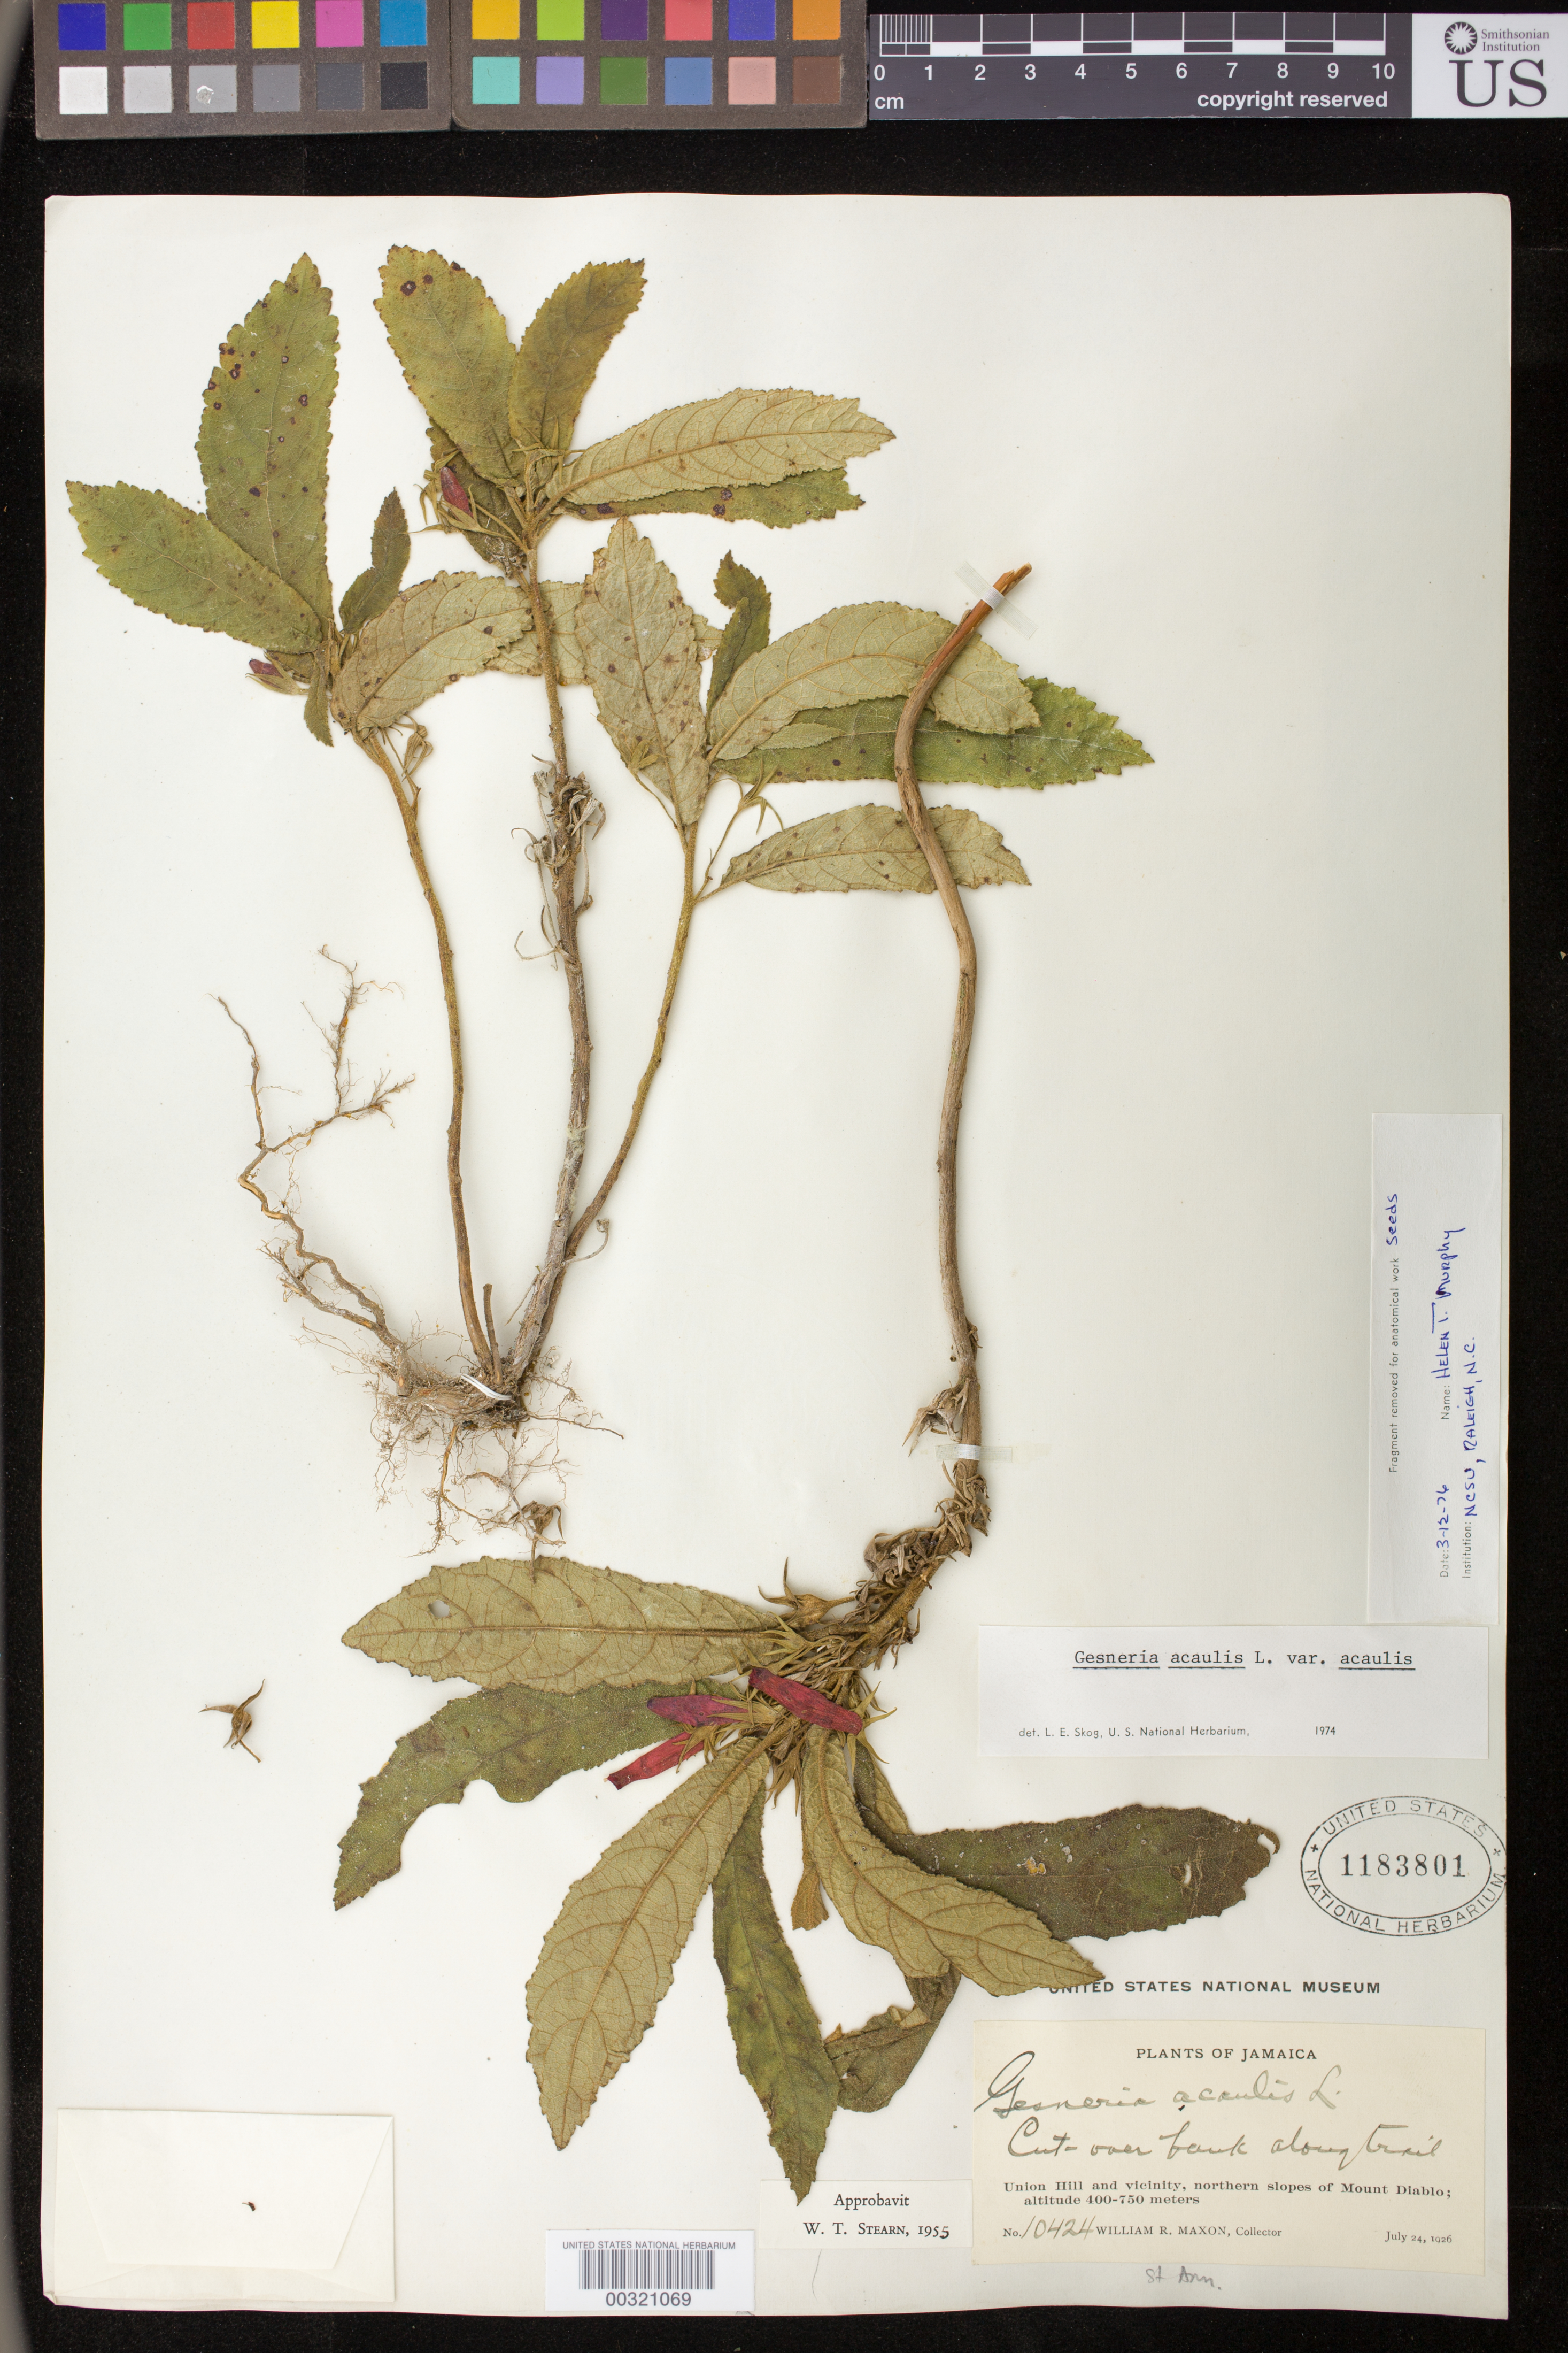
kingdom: Plantae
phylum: Tracheophyta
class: Magnoliopsida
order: Lamiales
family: Gesneriaceae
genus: Gesneria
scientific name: Gesneria acaulis var. acaulis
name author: L.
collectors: W. R. Maxon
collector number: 10424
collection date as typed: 24 Jul 1926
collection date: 1926-07-24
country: Jamaica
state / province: Saint Ann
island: Jamaica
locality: Union Hill and vicinity, northern slopes of Mount Diablo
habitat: Cut over bank along trail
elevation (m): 400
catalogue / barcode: US 1183801